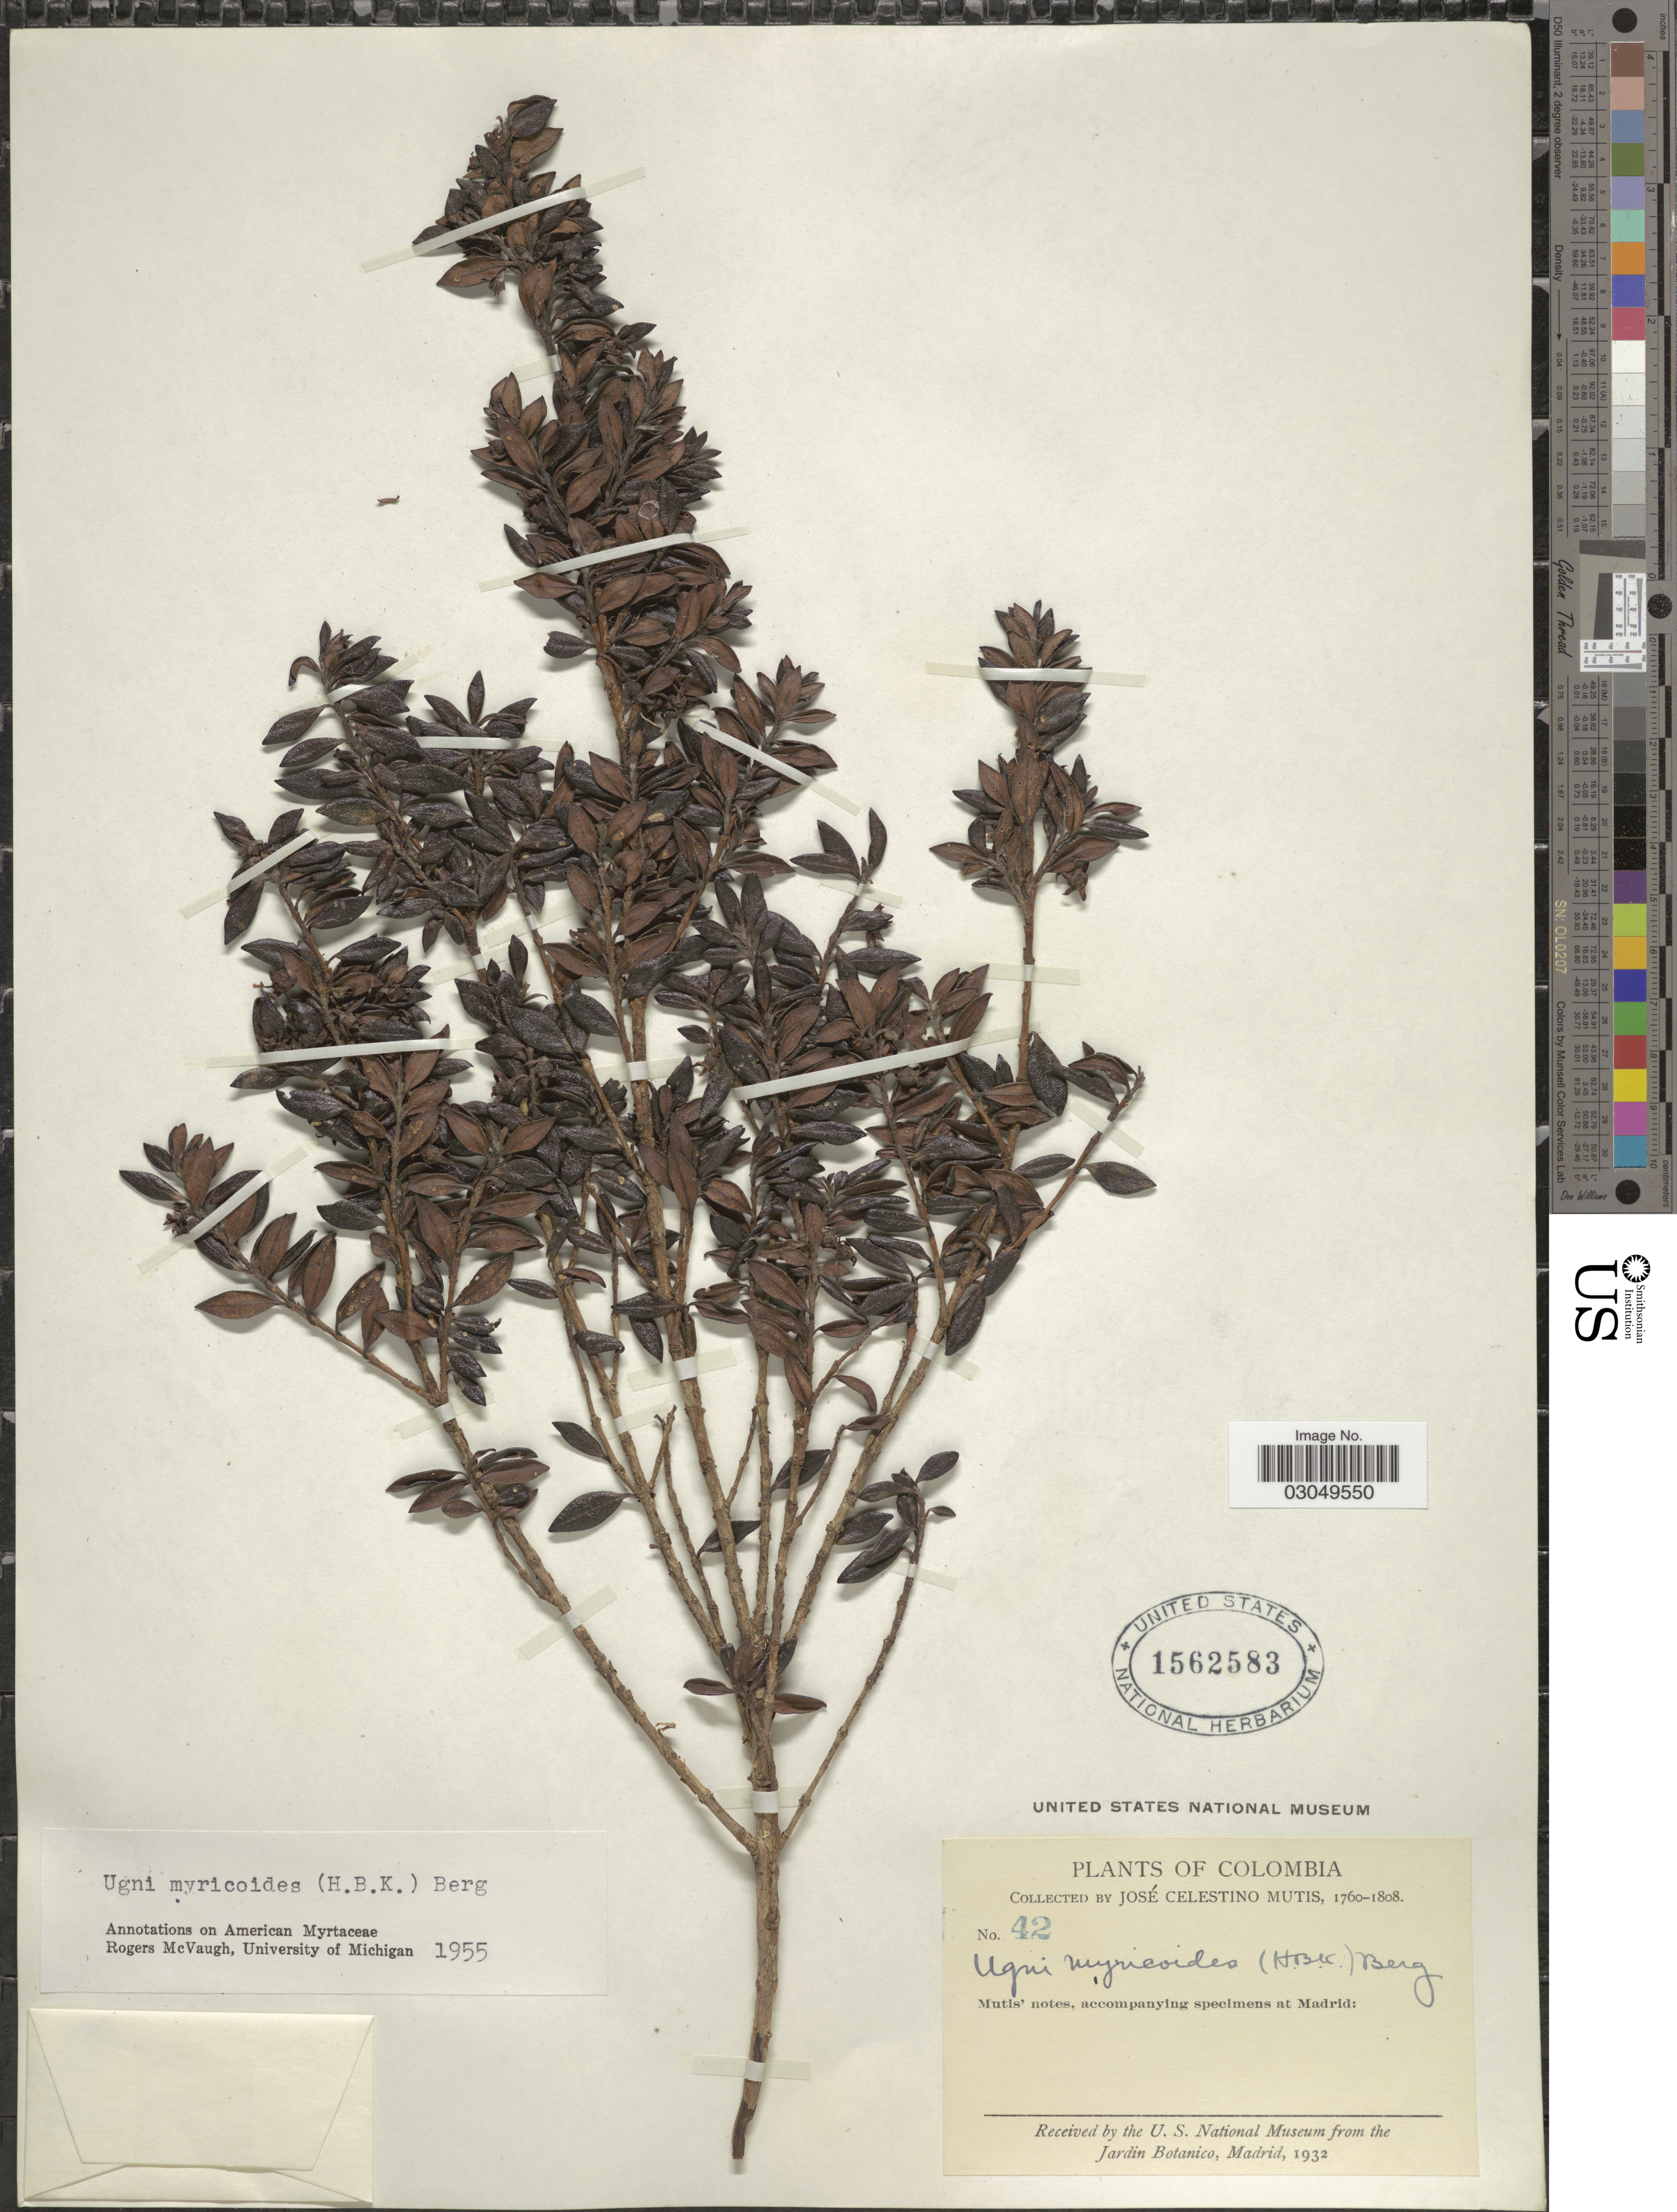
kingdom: Plantae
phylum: Tracheophyta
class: Magnoliopsida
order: Myrtales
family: Myrtaceae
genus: Ugni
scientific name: Ugni myricoides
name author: (Kunth) O. Berg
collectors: J. C. B. Mutis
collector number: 42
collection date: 1760/1808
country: Colombia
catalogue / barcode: US 1562583